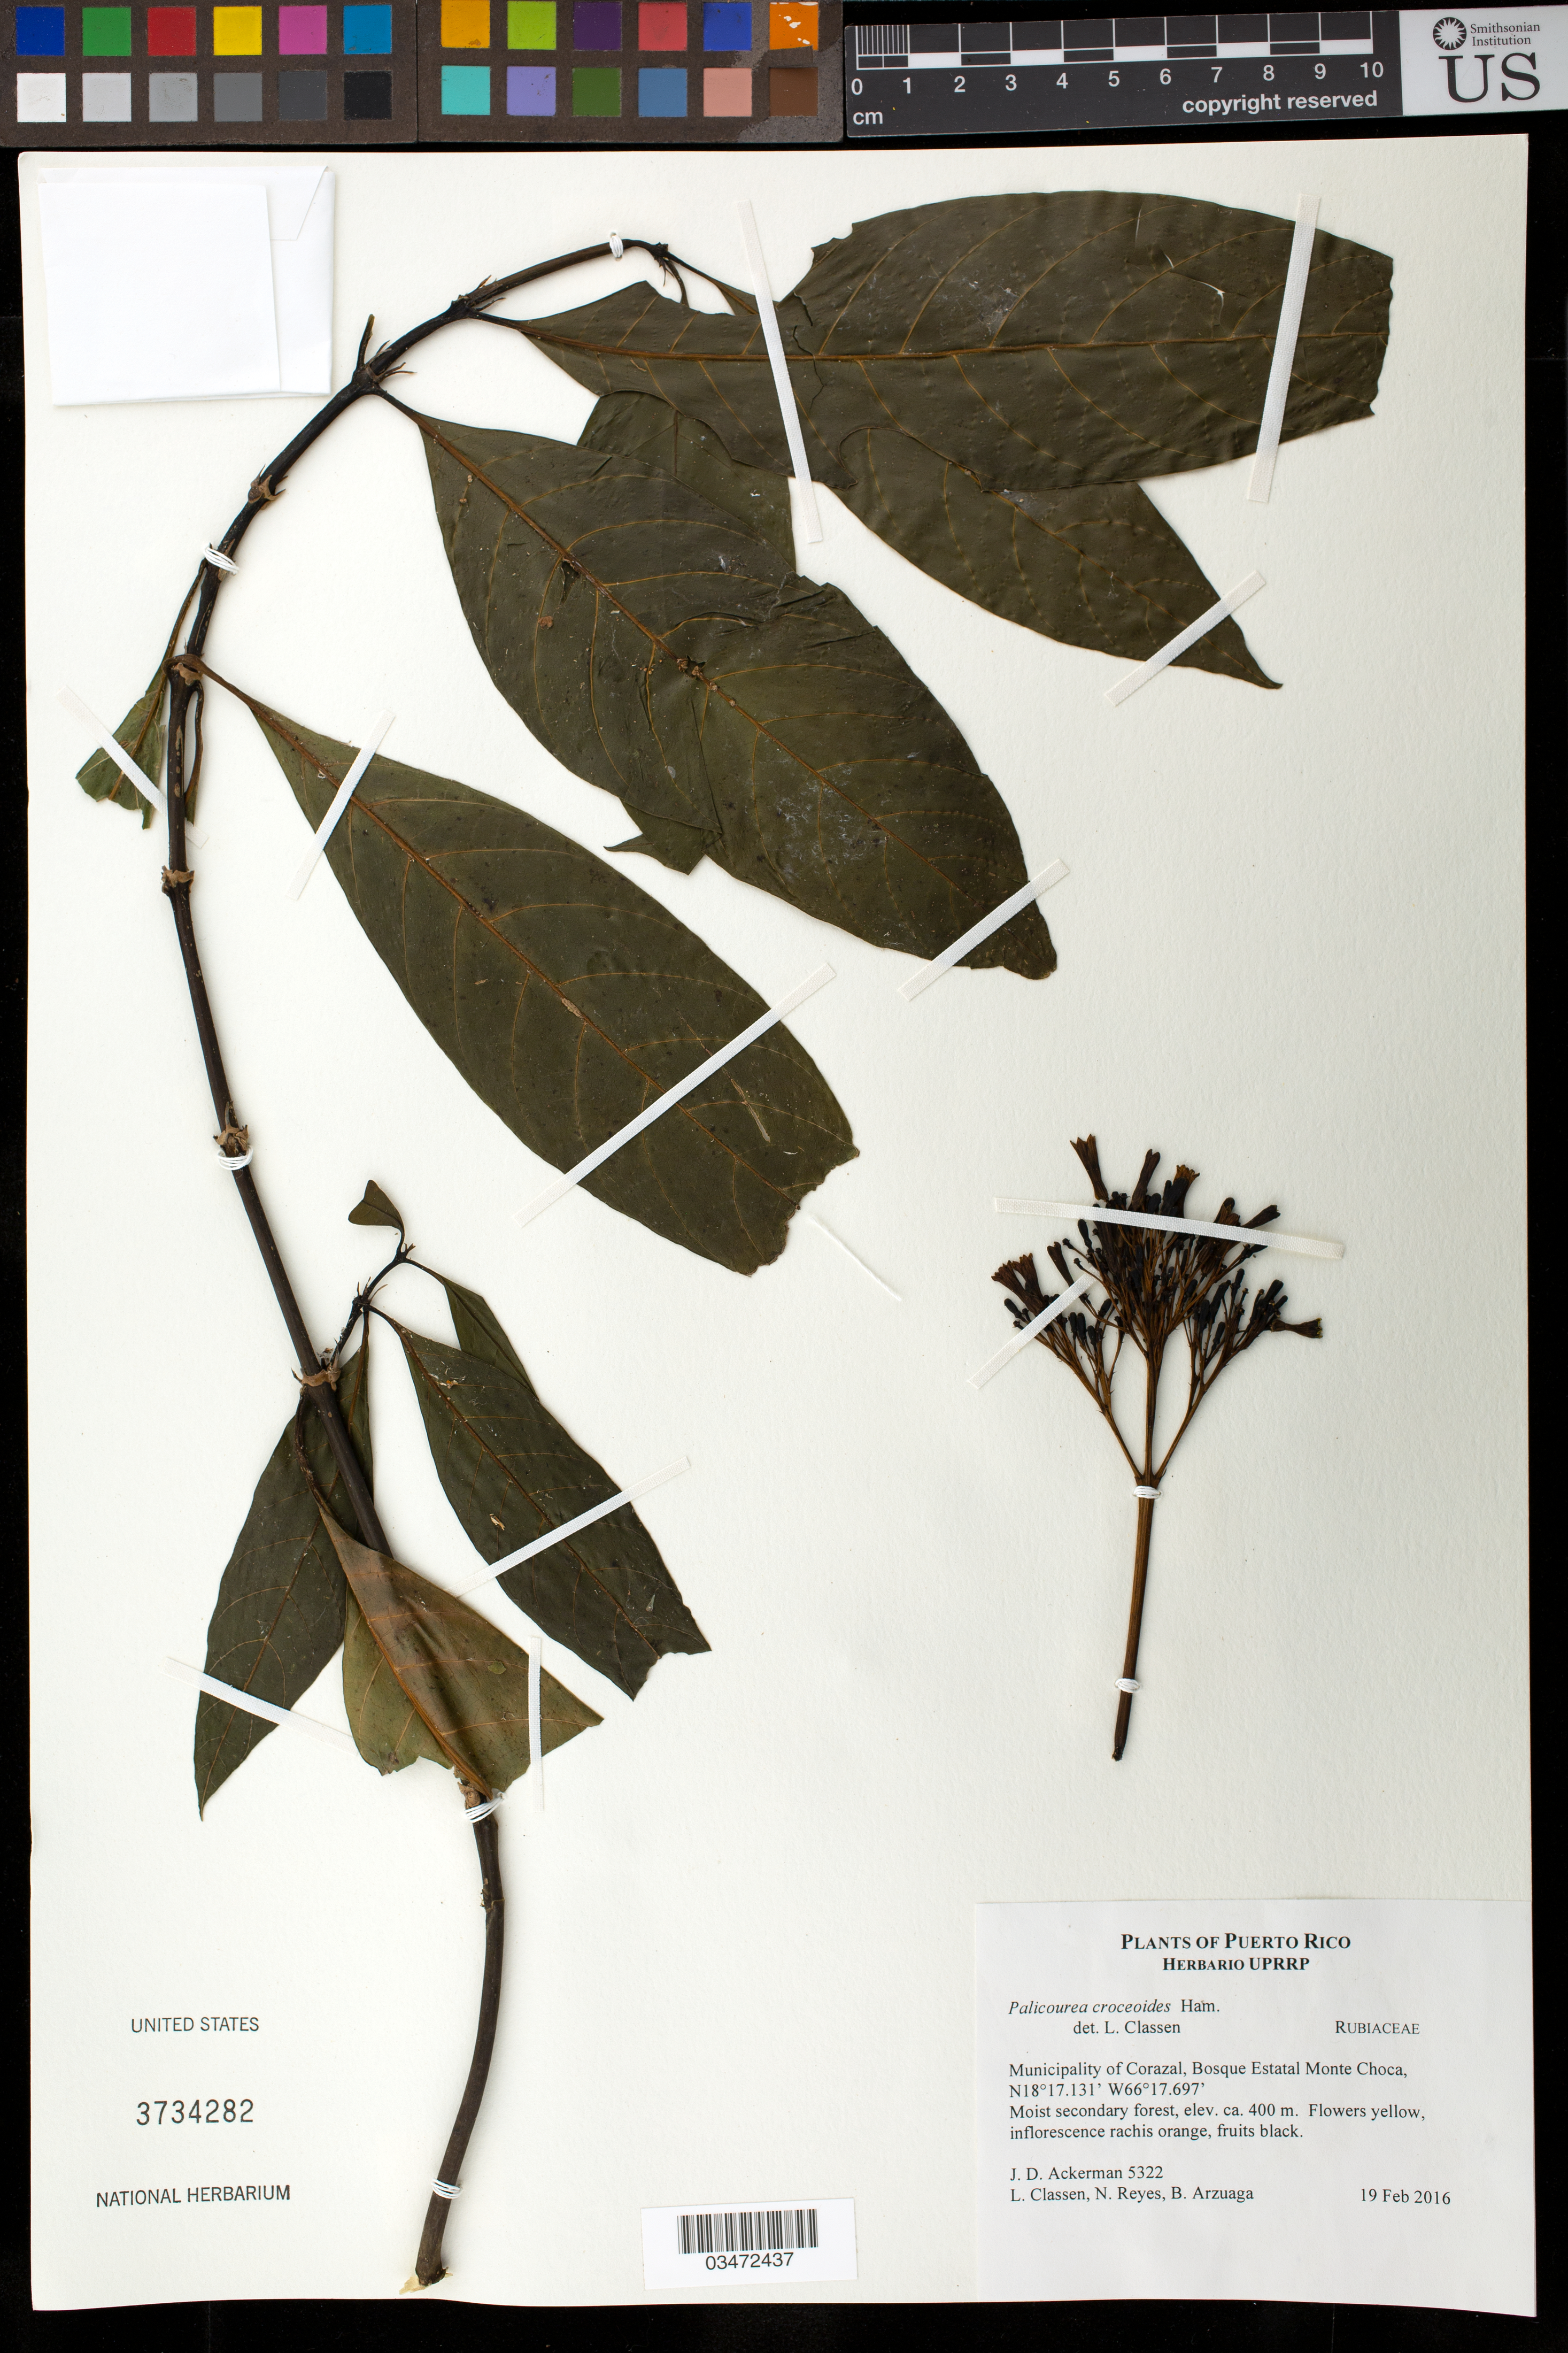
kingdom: Plantae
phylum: Tracheophyta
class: Magnoliopsida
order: Gentianales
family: Rubiaceae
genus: Palicourea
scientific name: Palicourea croceoides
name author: Ham.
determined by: Classen, L.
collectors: J. D. Ackerman, L. Classen, N. Reyes & B. Arzuaga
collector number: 5322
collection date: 2016-02-19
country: Puerto Rico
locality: Mun. Corozal, Bosque Estatal Monte Choca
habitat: Moist secondary forest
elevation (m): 400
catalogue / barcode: US 3734282